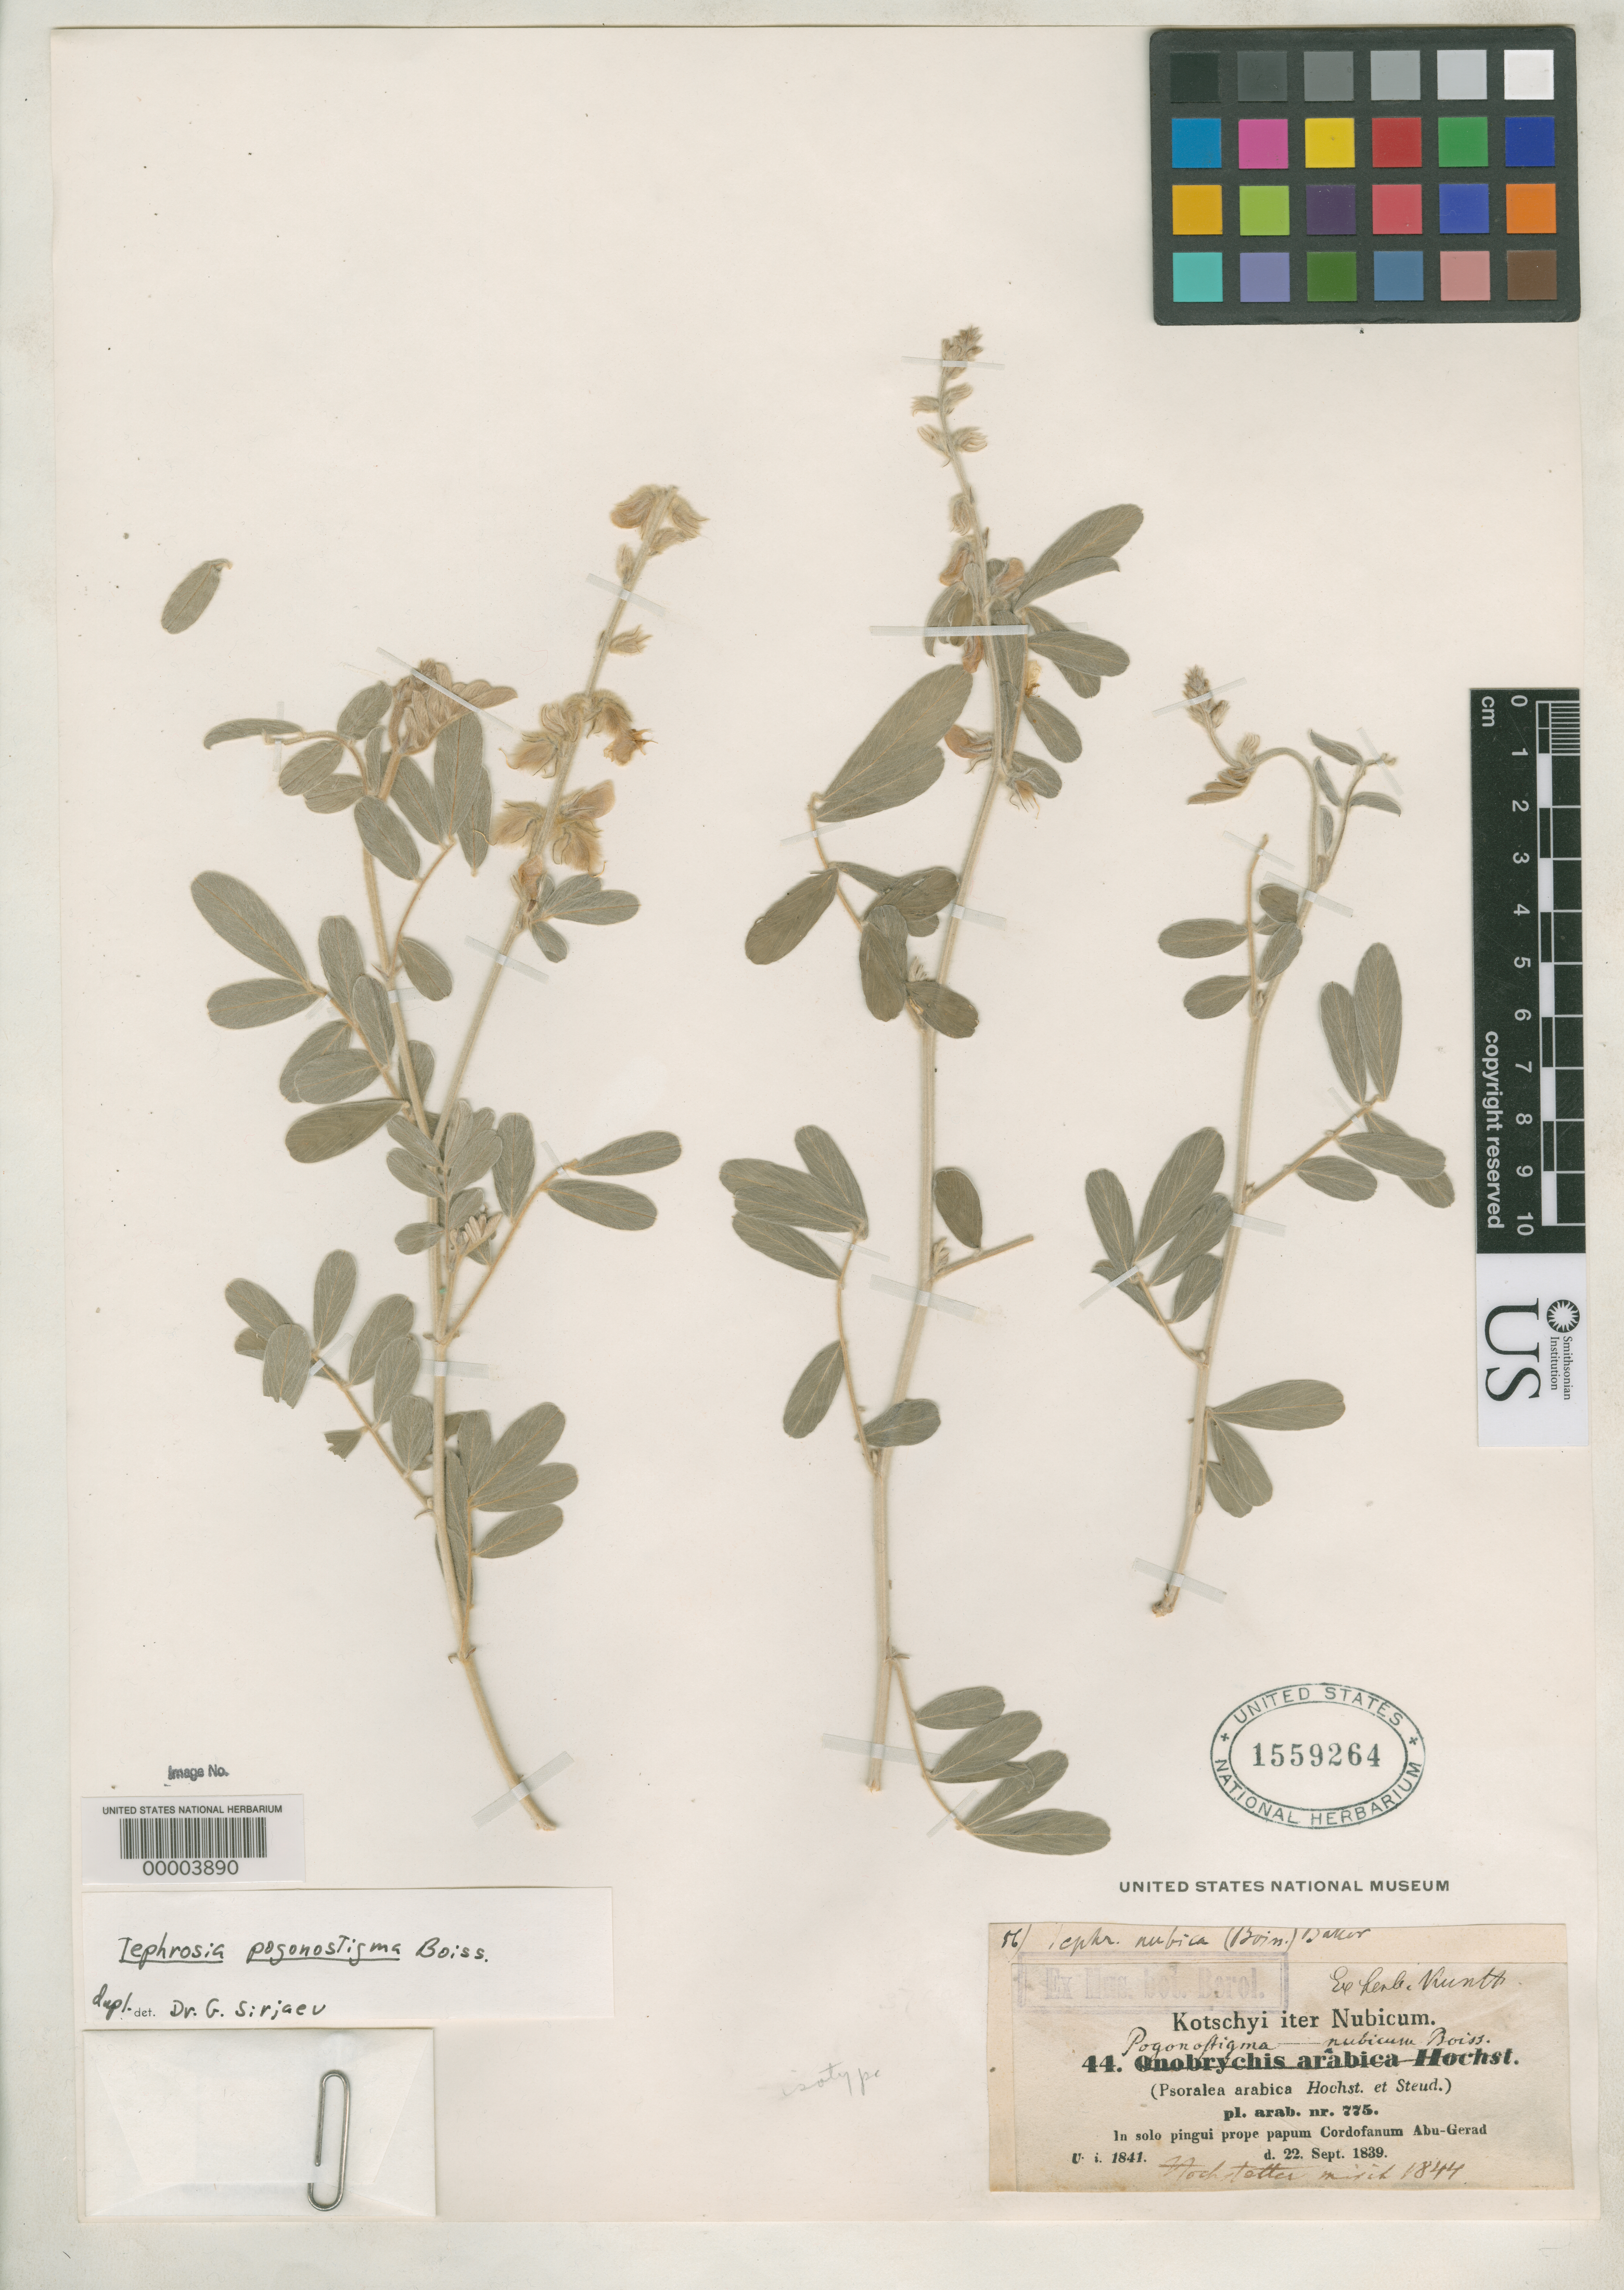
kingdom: Plantae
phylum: Tracheophyta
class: Magnoliopsida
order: Fabales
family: Fabaceae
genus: Pogonostigma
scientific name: Pogonostigma nubicum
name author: Boiss.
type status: Isotype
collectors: K. G. Kotschy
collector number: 44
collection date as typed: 22 Sep 1839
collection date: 1839-09-22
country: Sudan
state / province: Ġharb Kurdufān / Janūb Kurdufān / Shamāl Kurdufān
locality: Abu-gerad.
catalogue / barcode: US 1559264